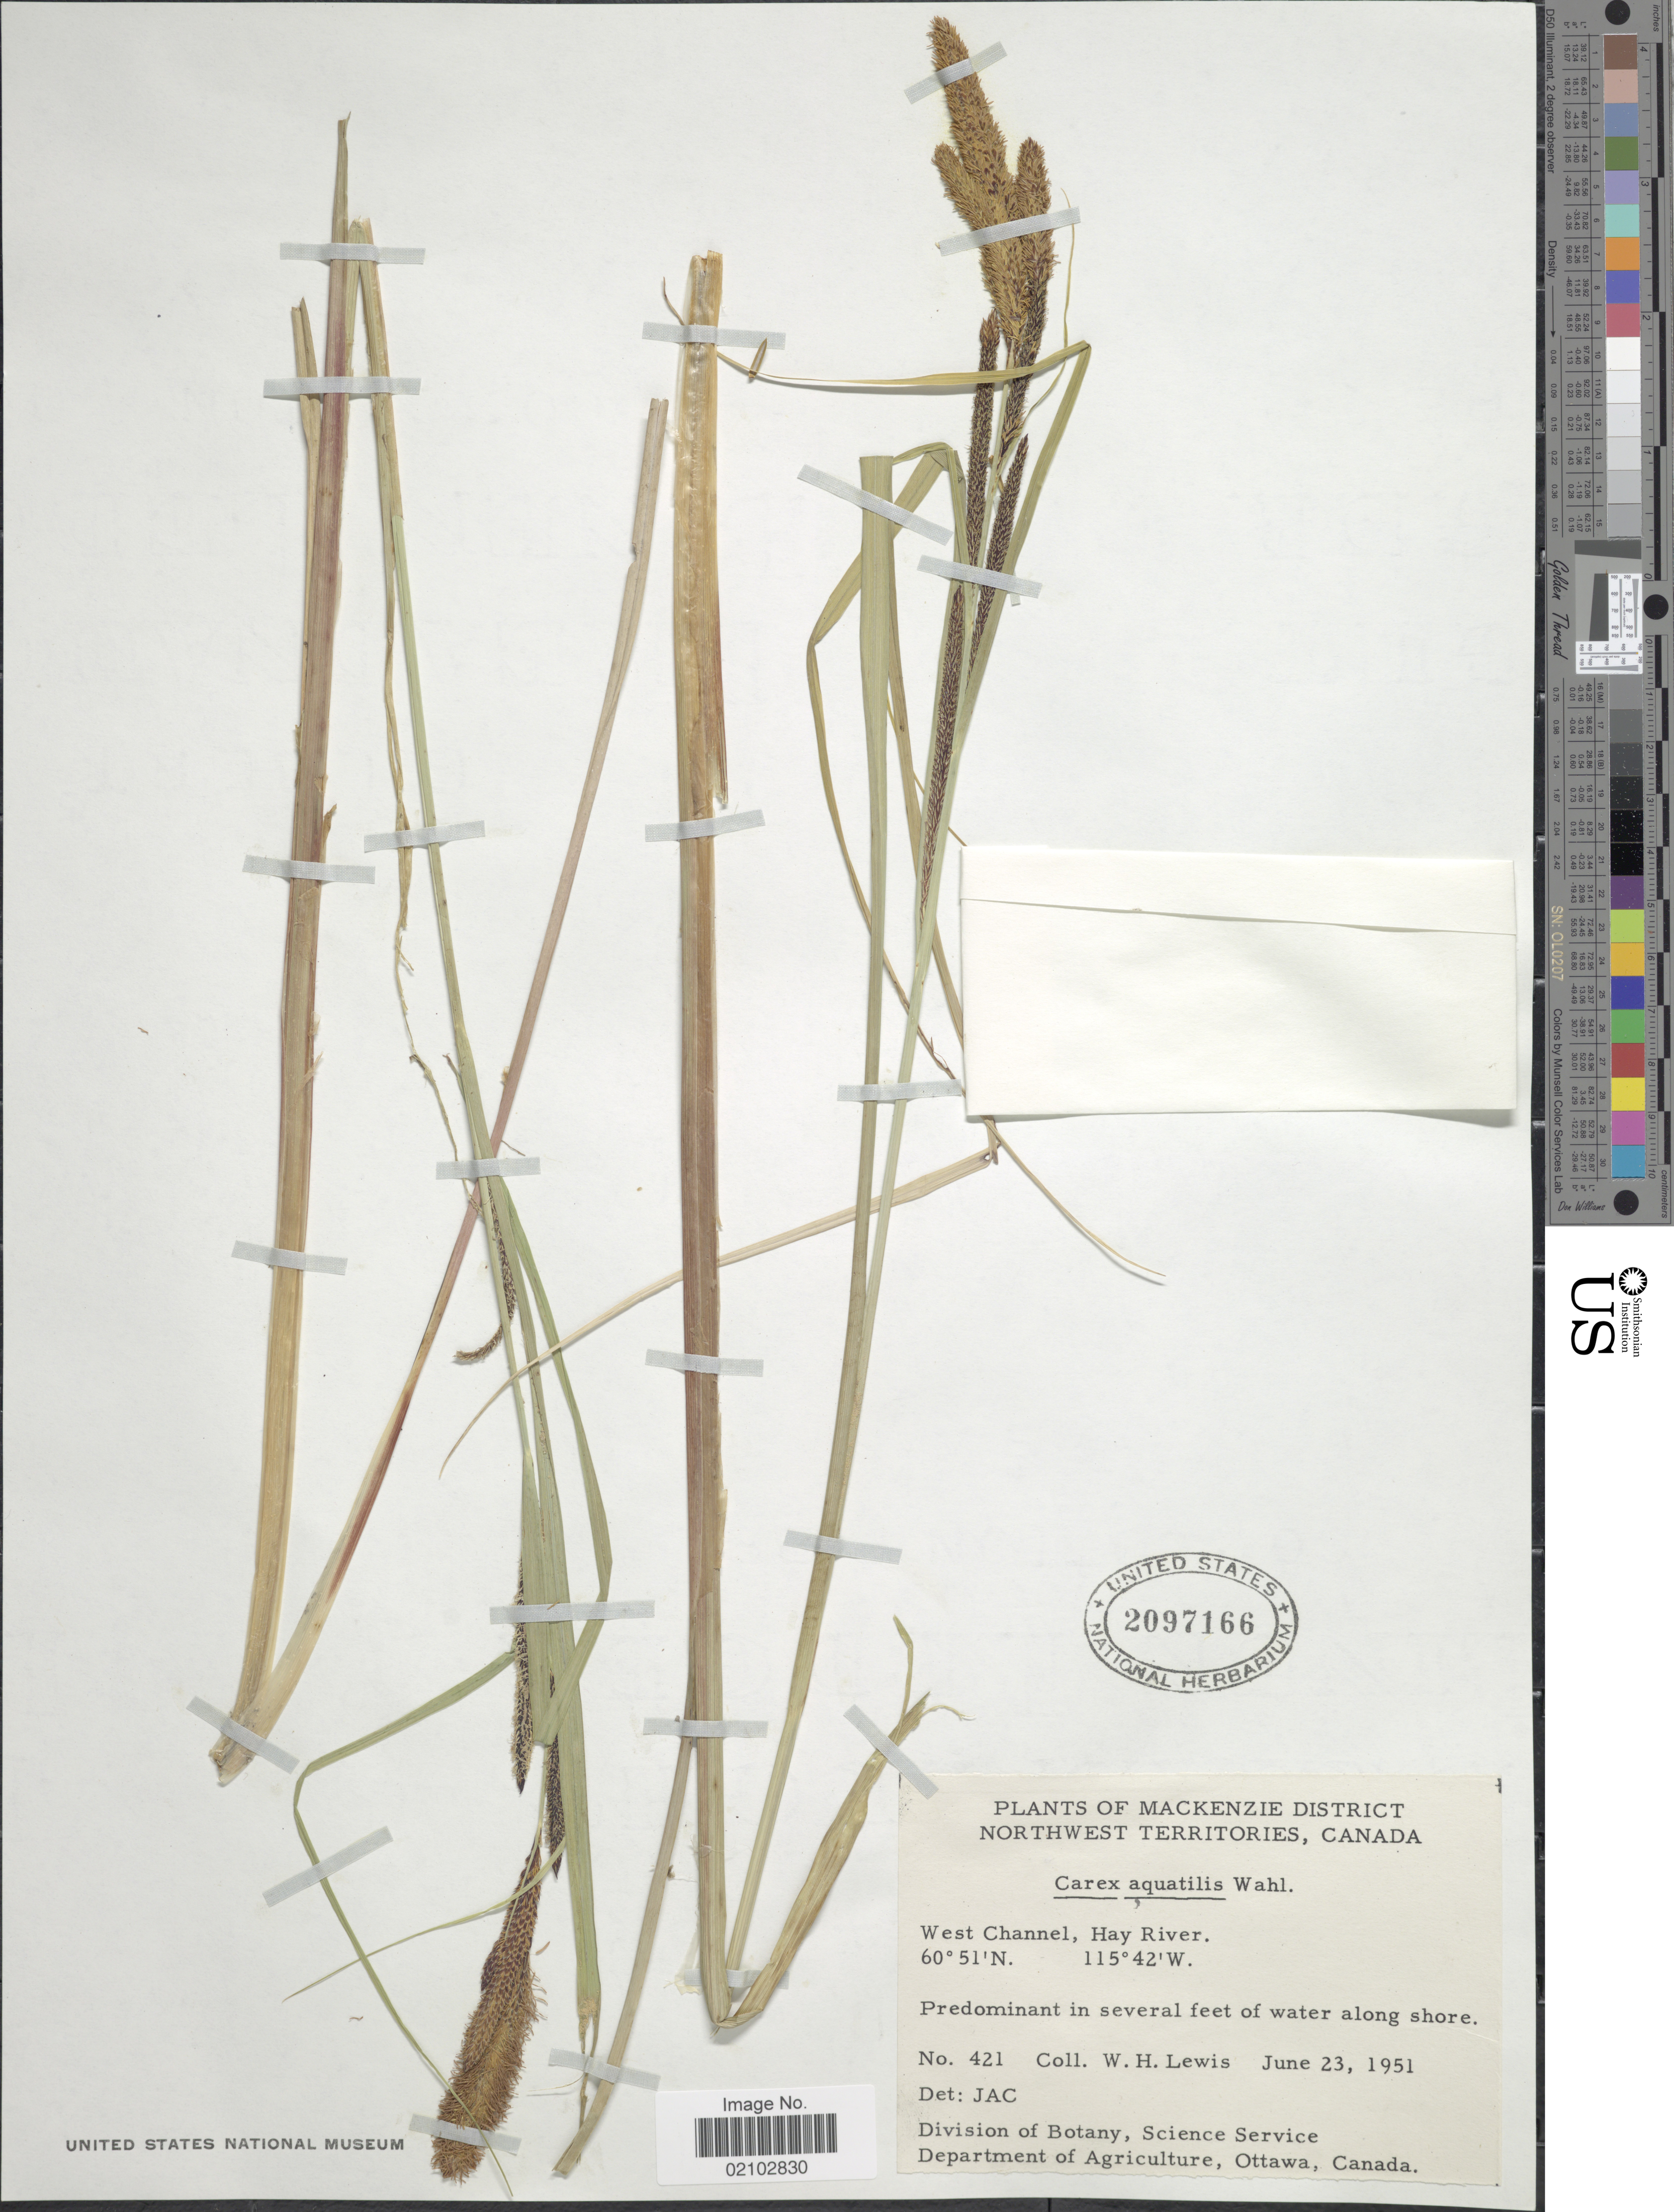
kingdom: Plantae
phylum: Tracheophyta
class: Liliopsida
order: Poales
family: Cyperaceae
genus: Carex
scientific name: Carex aquatilis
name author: Wahlenb.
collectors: W. Findlay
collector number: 421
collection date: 1951-06-23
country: Canada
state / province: Northwest Territories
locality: Mackenzie District, West Channel, Hay River, predominant in several forest feet of water along shore.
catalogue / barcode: US 2097166